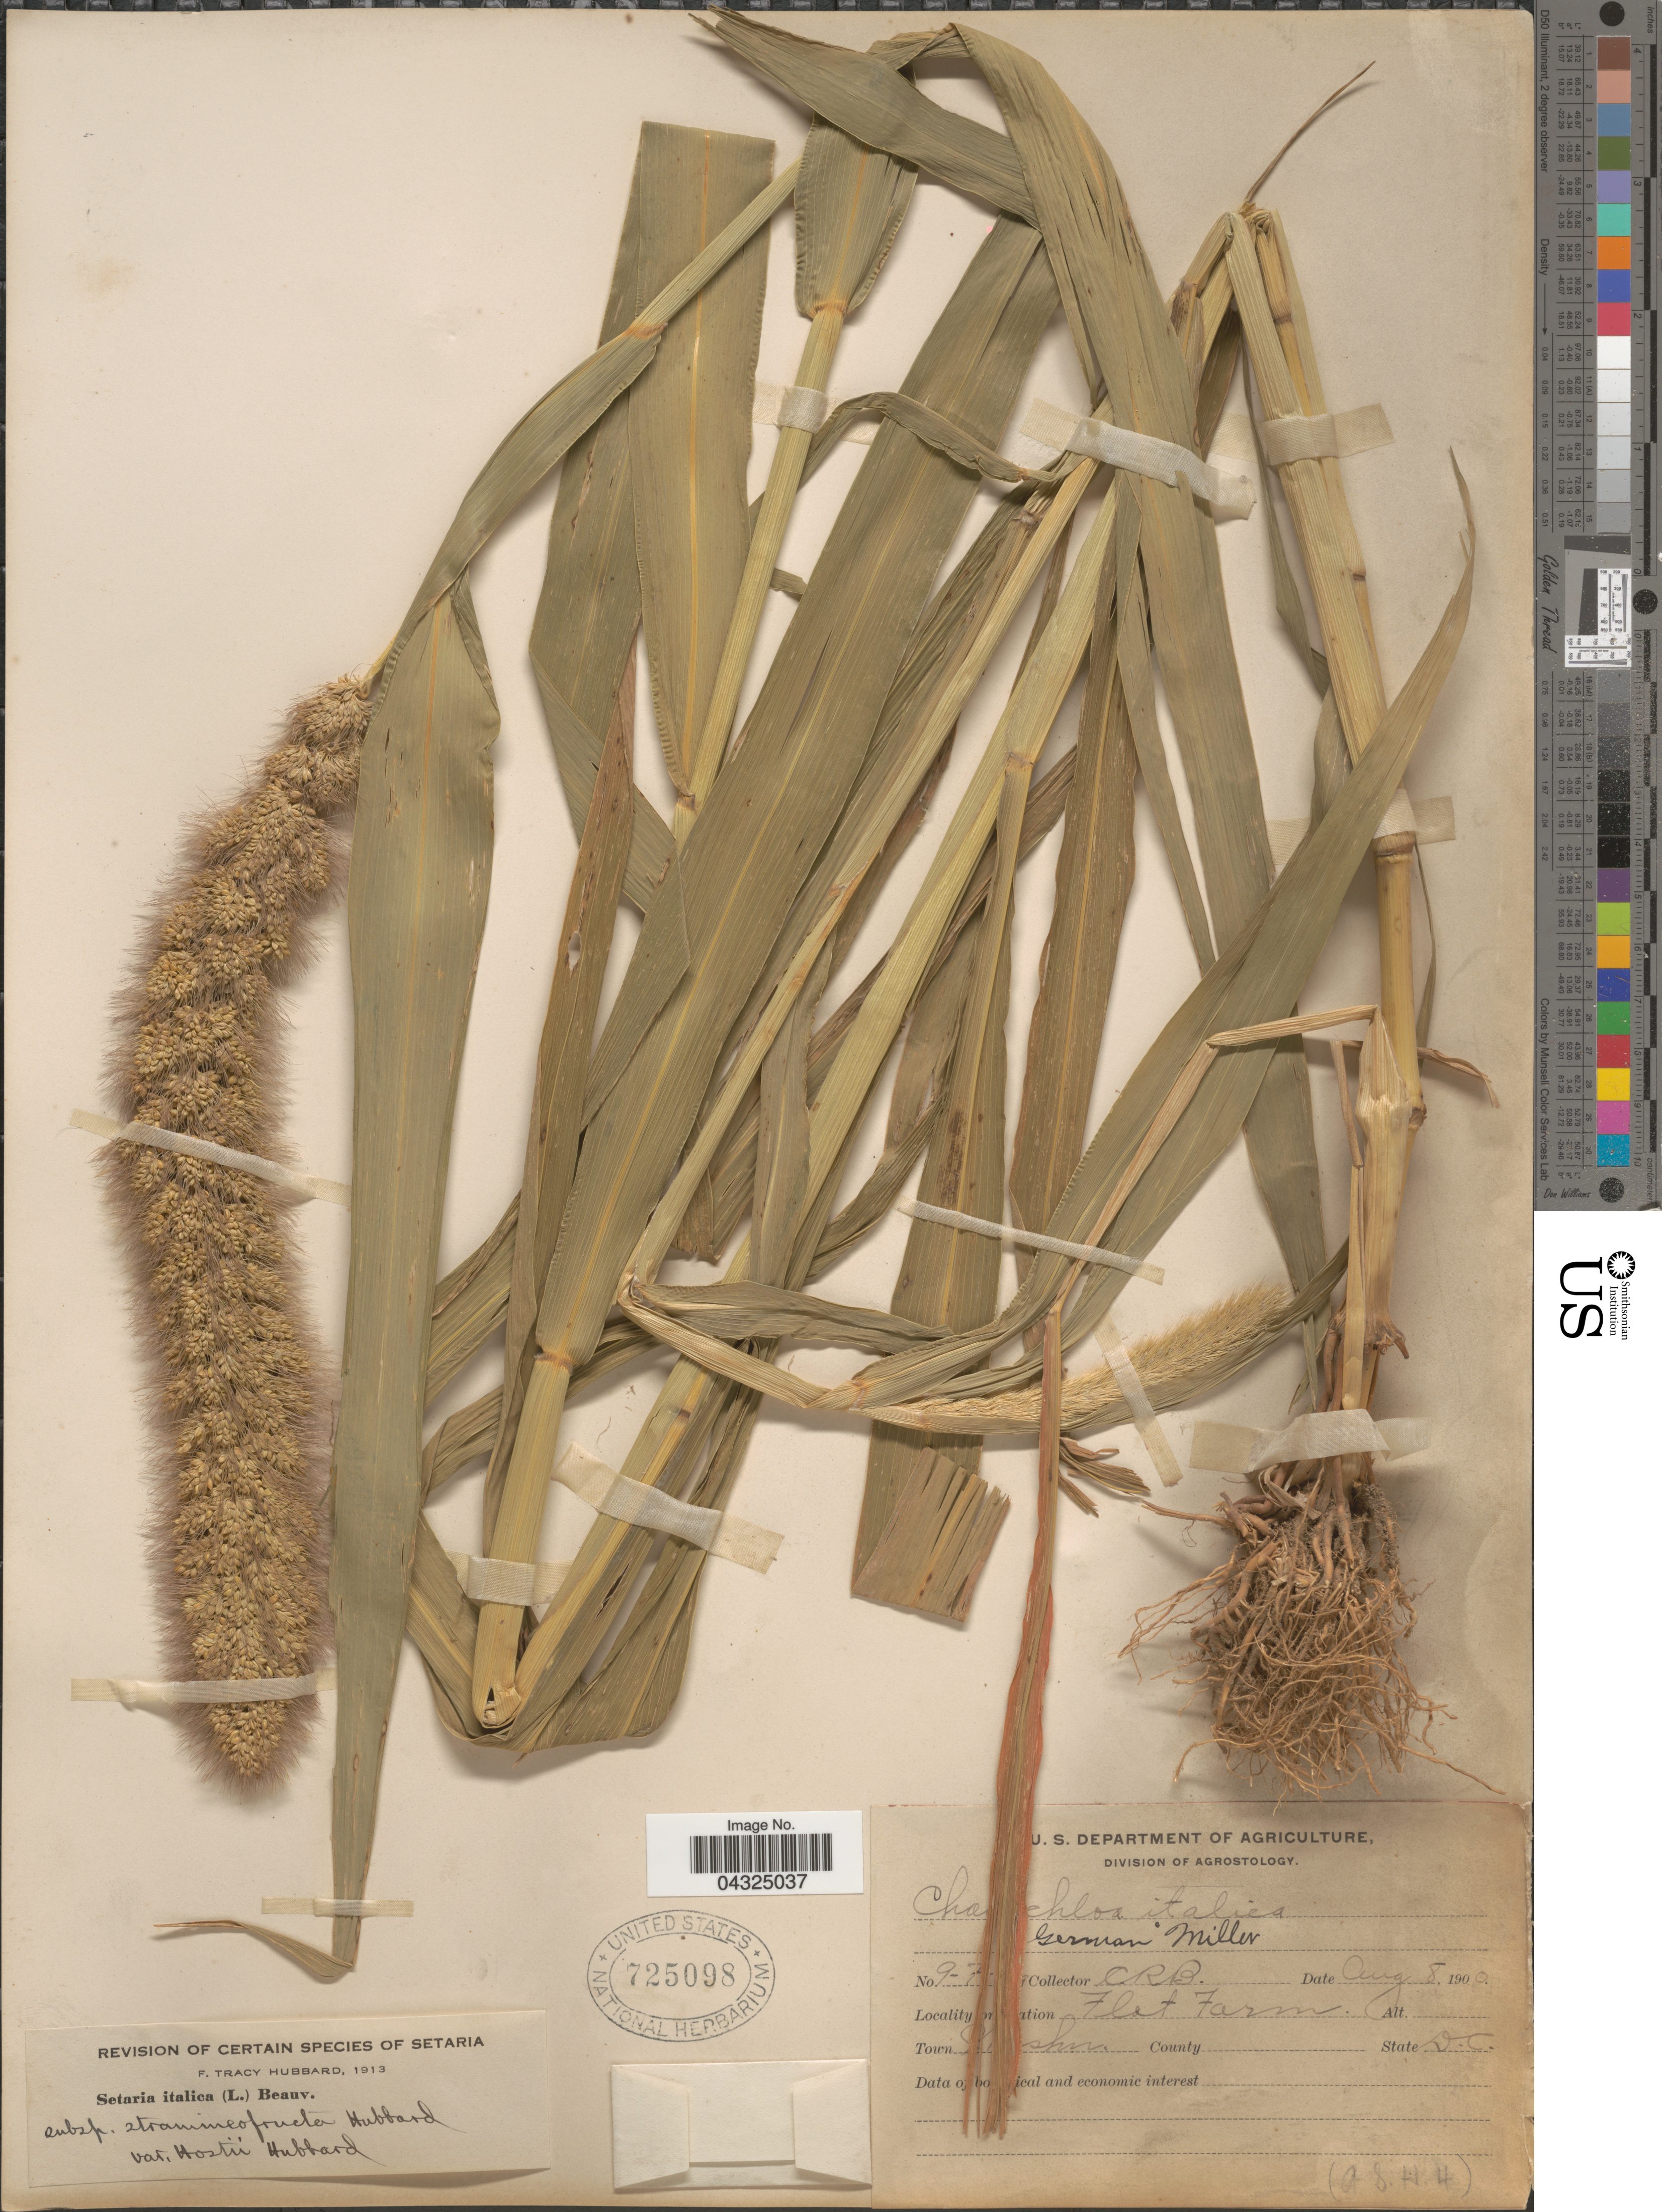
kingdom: Plantae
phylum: Tracheophyta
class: Liliopsida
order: Poales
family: Poaceae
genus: Setaria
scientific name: Setaria italica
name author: (L.) P. Beauv.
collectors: C. R. B.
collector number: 9-7!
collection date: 1900-08-08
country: United States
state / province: District of Columbia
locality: Flat Farm. Town Washn.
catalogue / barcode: US 725098